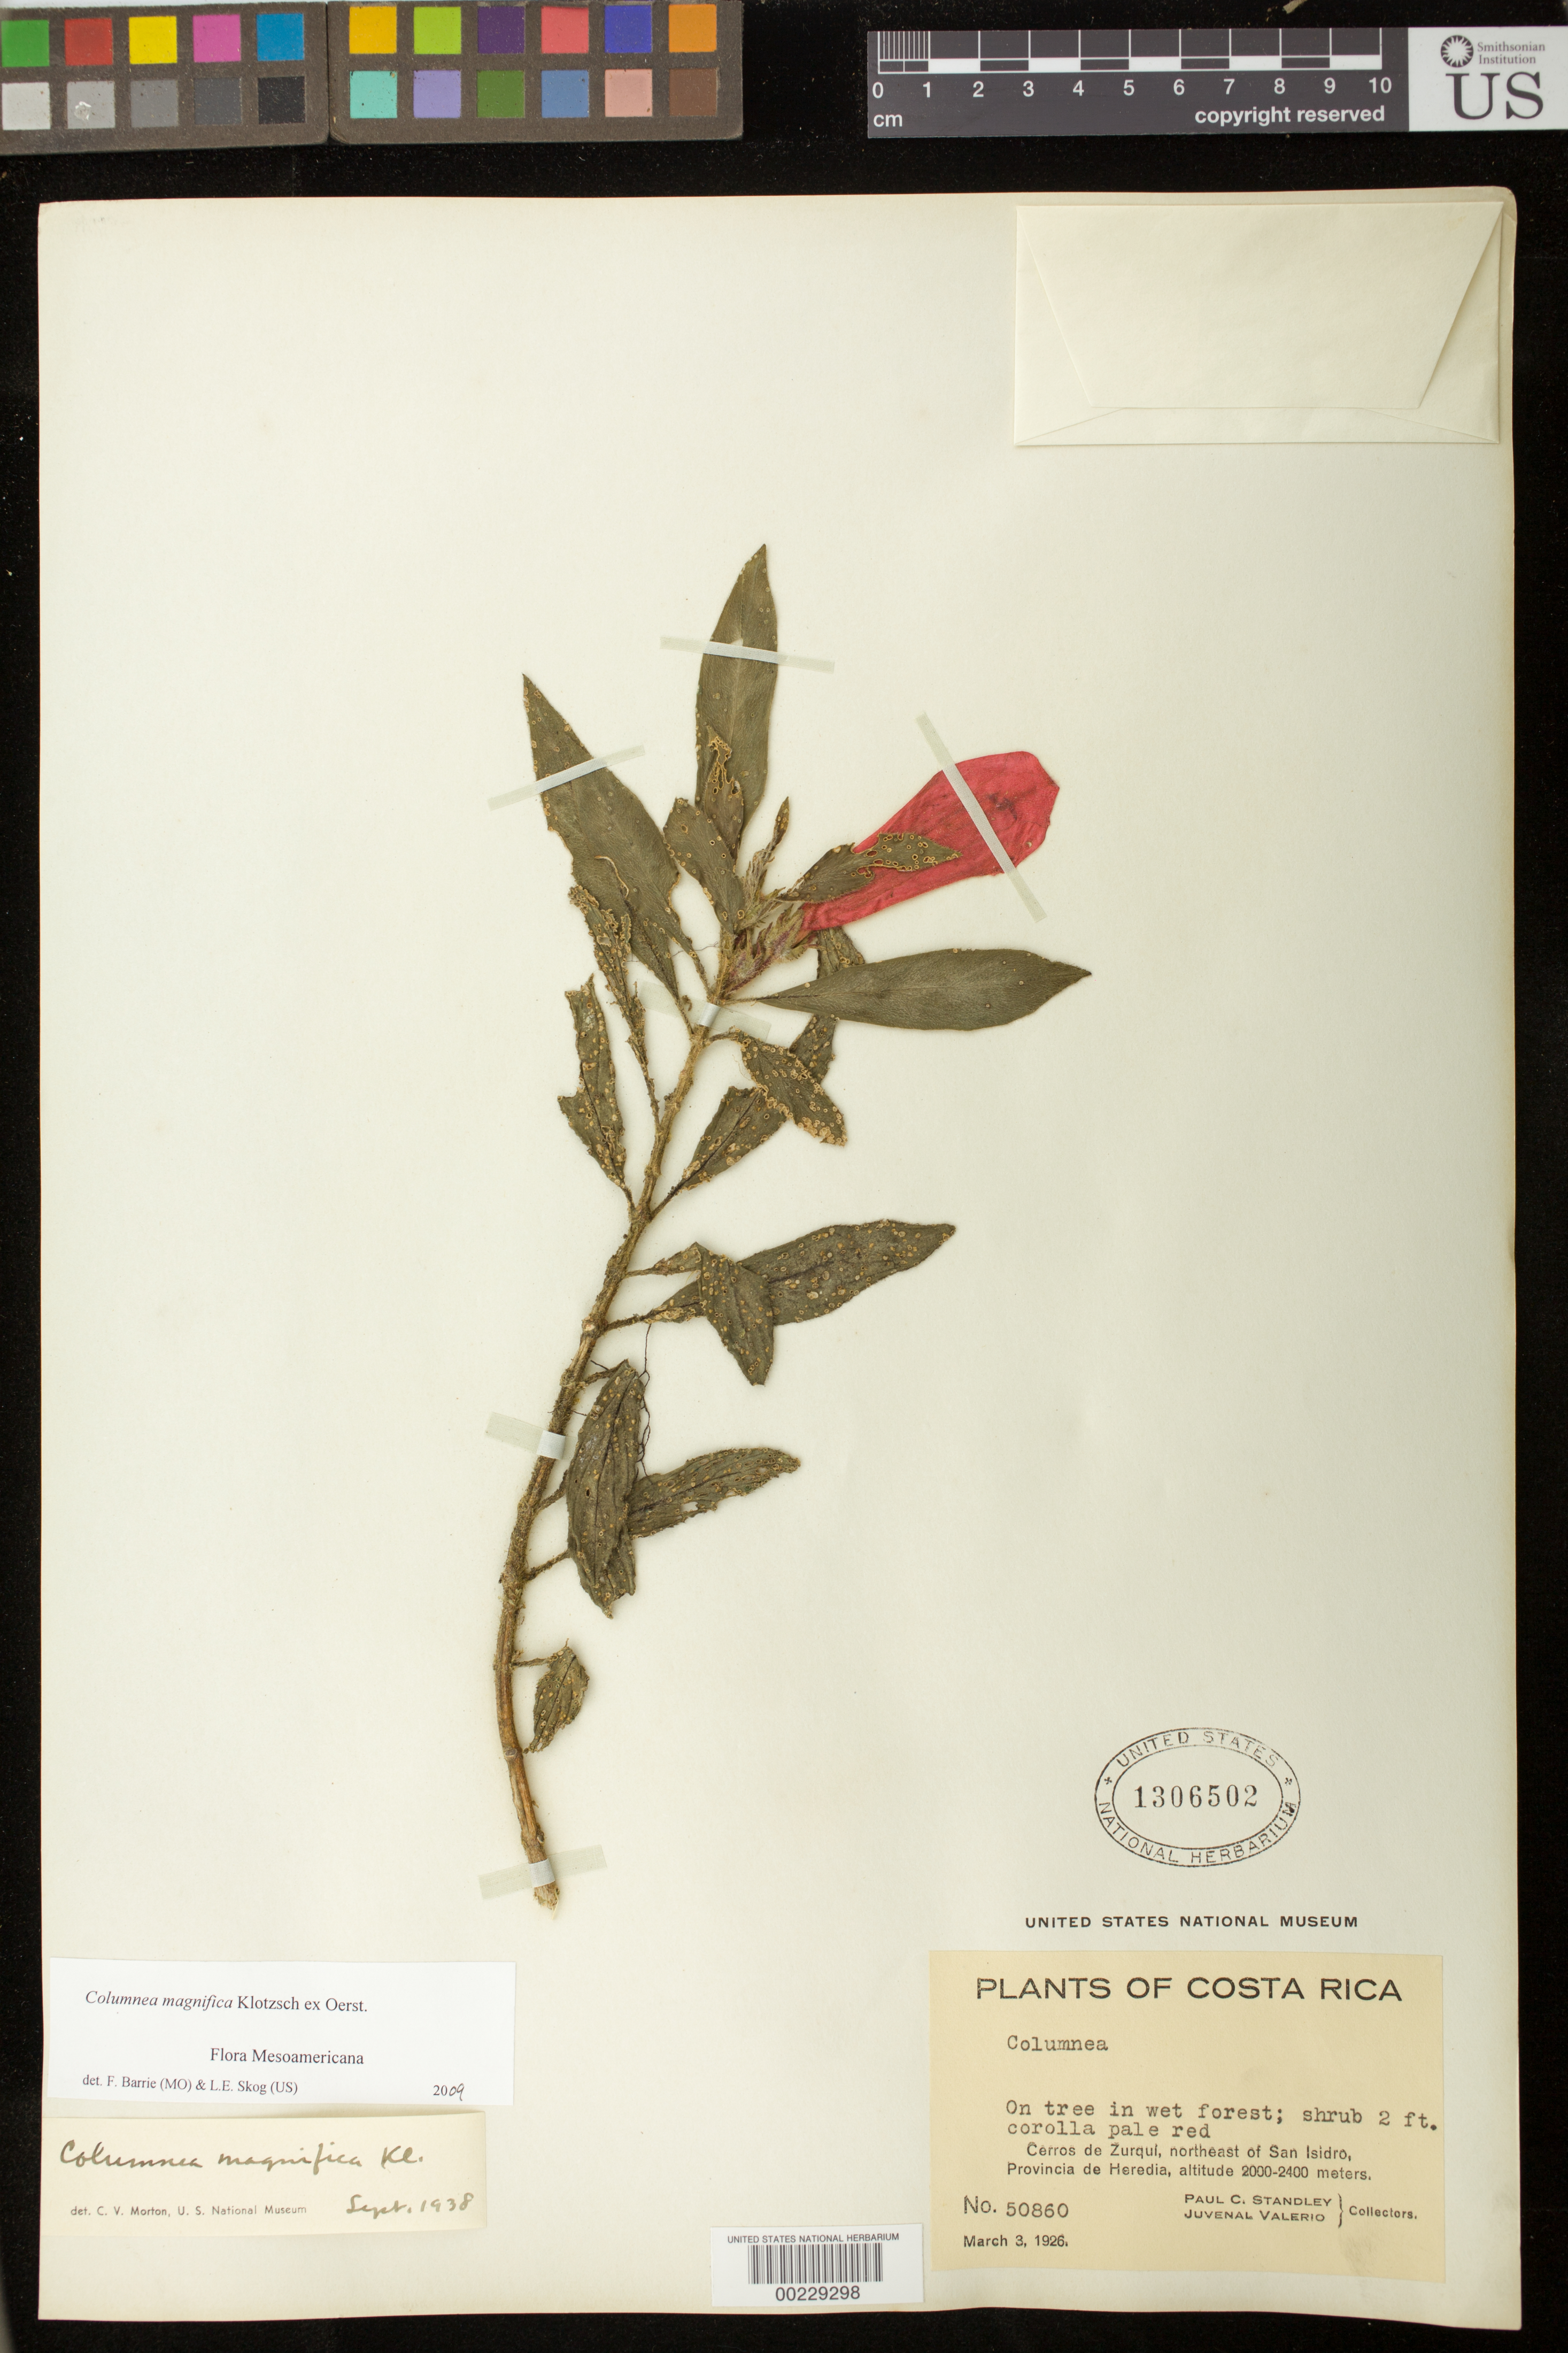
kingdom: Plantae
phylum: Tracheophyta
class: Magnoliopsida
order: Lamiales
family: Gesneriaceae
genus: Columnea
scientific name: Columnea magnifica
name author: Klotzsch ex Oerst.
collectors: P. C. Standley & J. Valerio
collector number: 50860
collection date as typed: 03 Mar 1926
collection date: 1926-03-03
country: Costa Rica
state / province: Heredia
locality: Cerros de Zurqui, NE of San Isidro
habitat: On tree in wet forest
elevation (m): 2000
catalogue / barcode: US 1306502